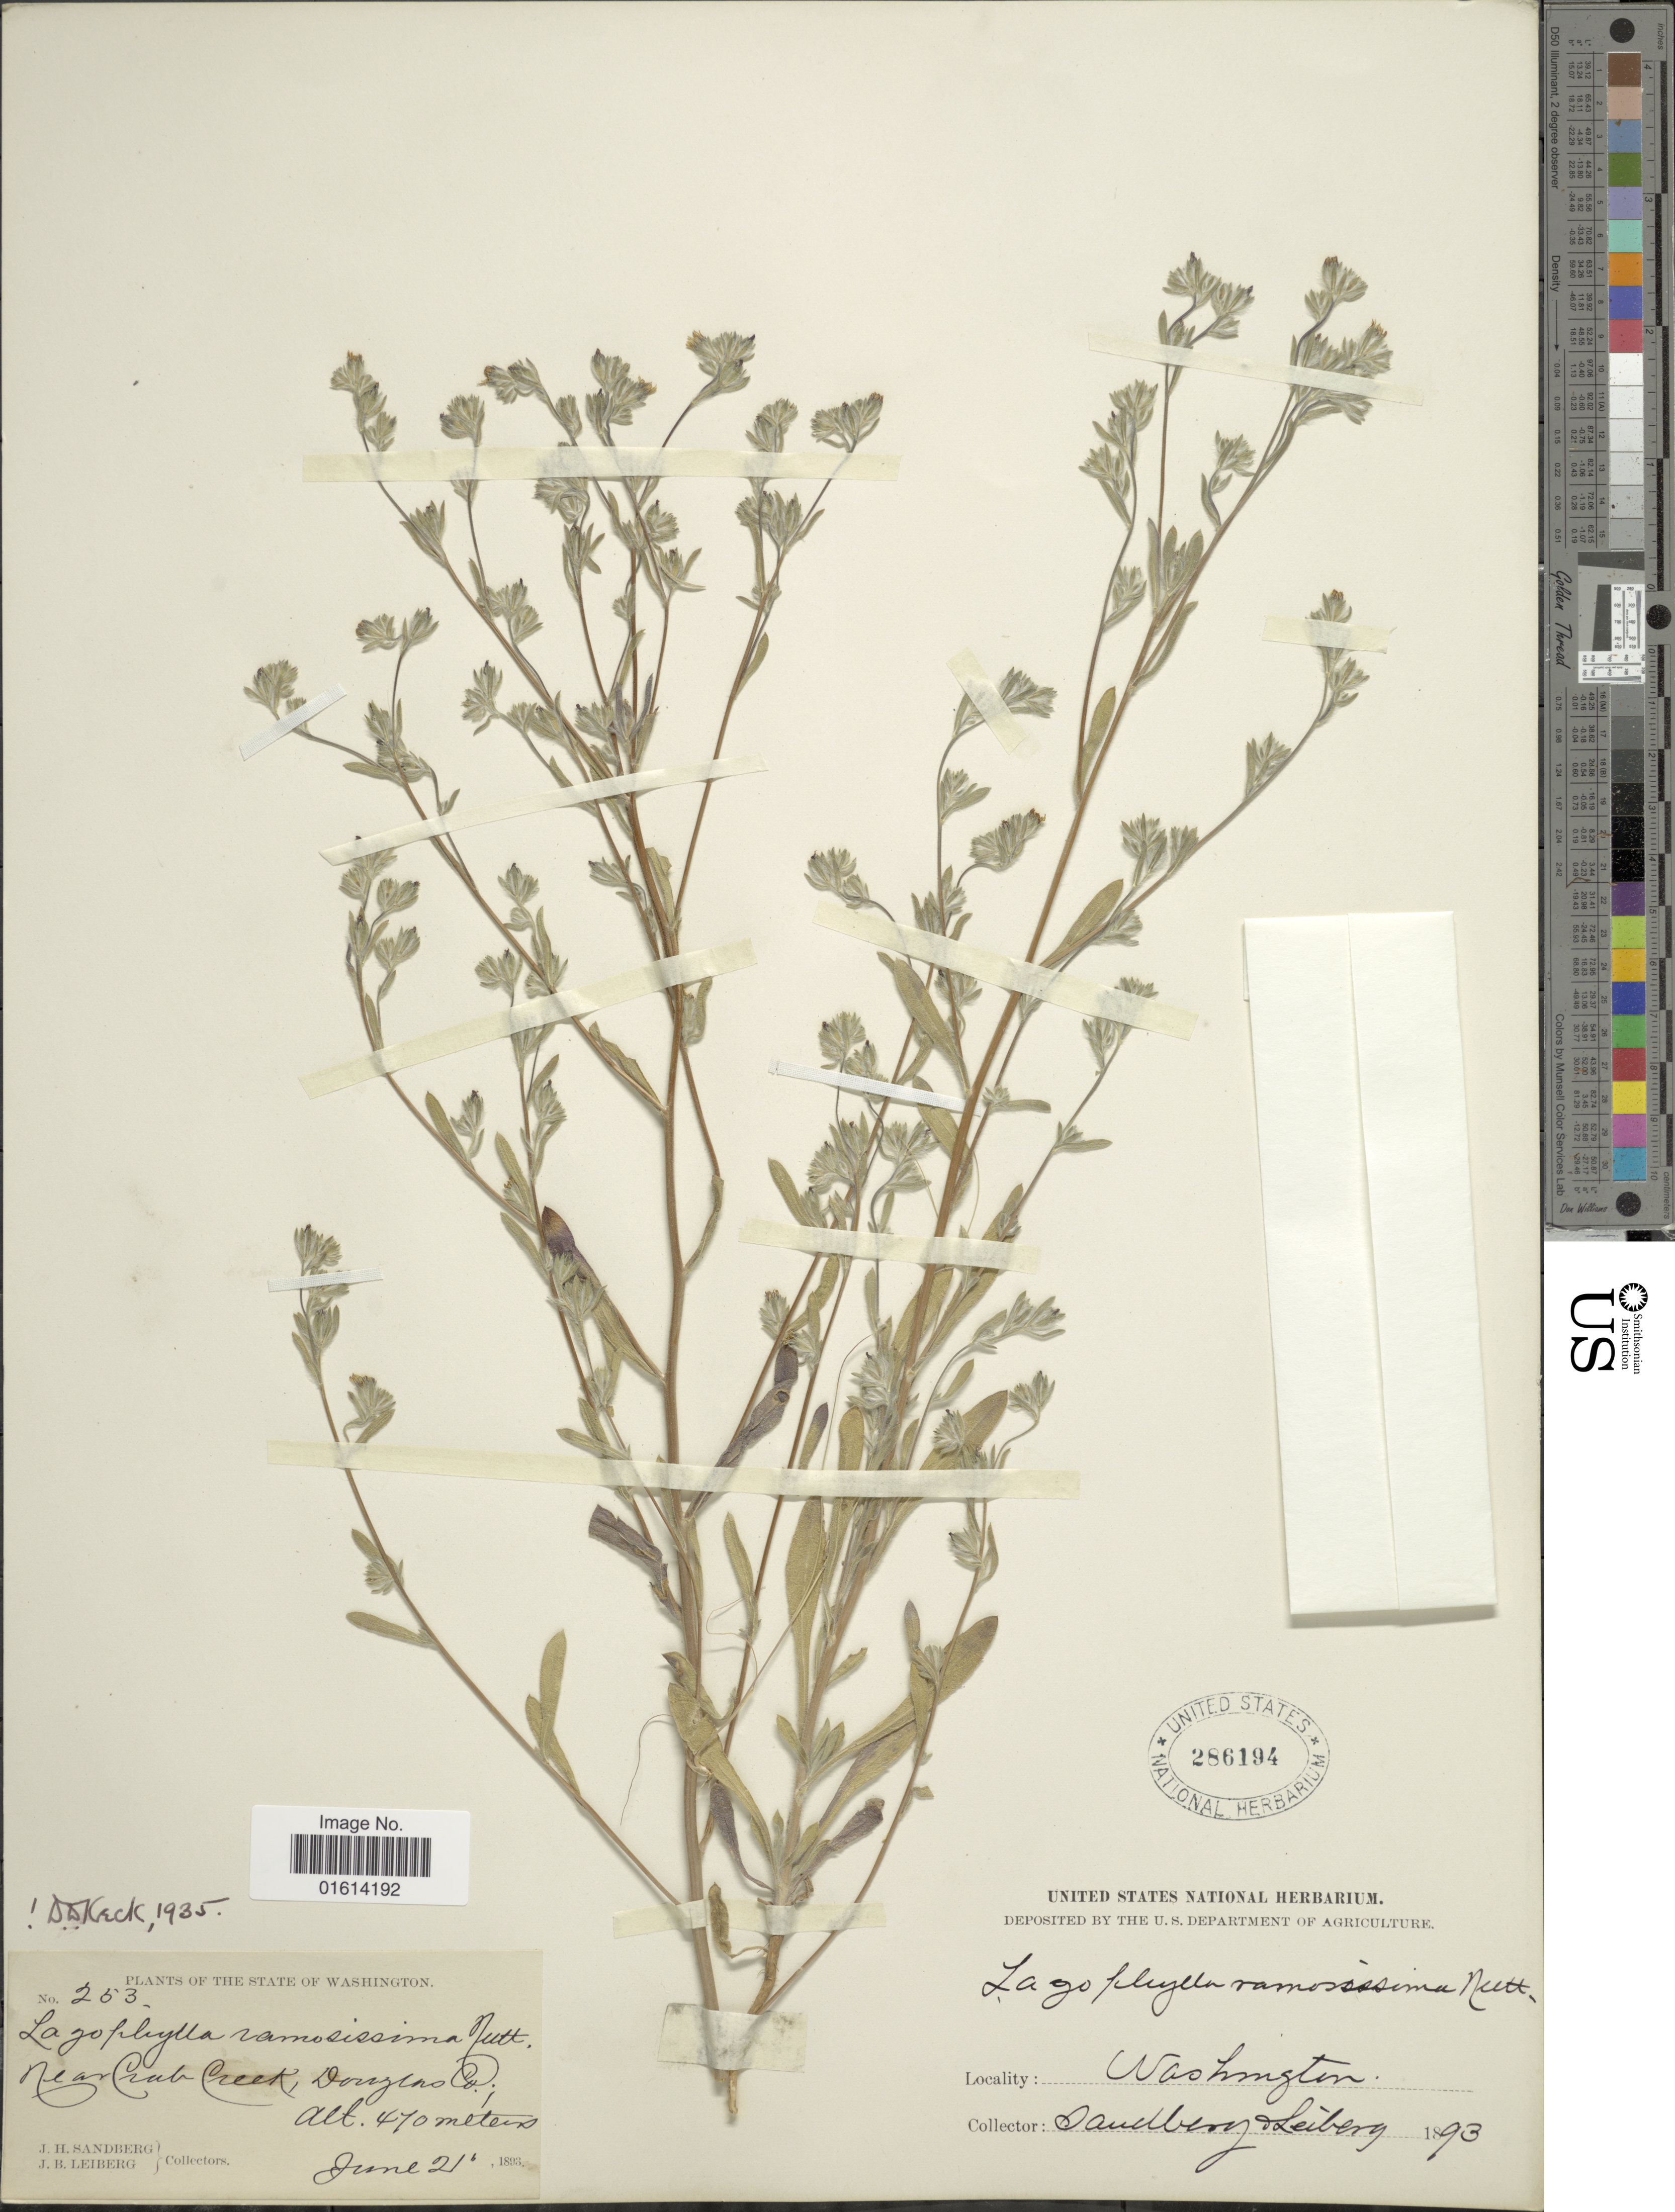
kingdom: Plantae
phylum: Tracheophyta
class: Magnoliopsida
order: Asterales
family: Asteraceae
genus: Lagophylla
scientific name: Lagophylla ramosissima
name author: Nutt.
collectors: J. H. Sandberg & J. B. Leiberg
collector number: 253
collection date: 1893-06-21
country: United States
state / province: Washington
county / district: Douglas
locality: Near Crab Creek, Douglas Co., State of Washington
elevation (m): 470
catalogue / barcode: US 286194